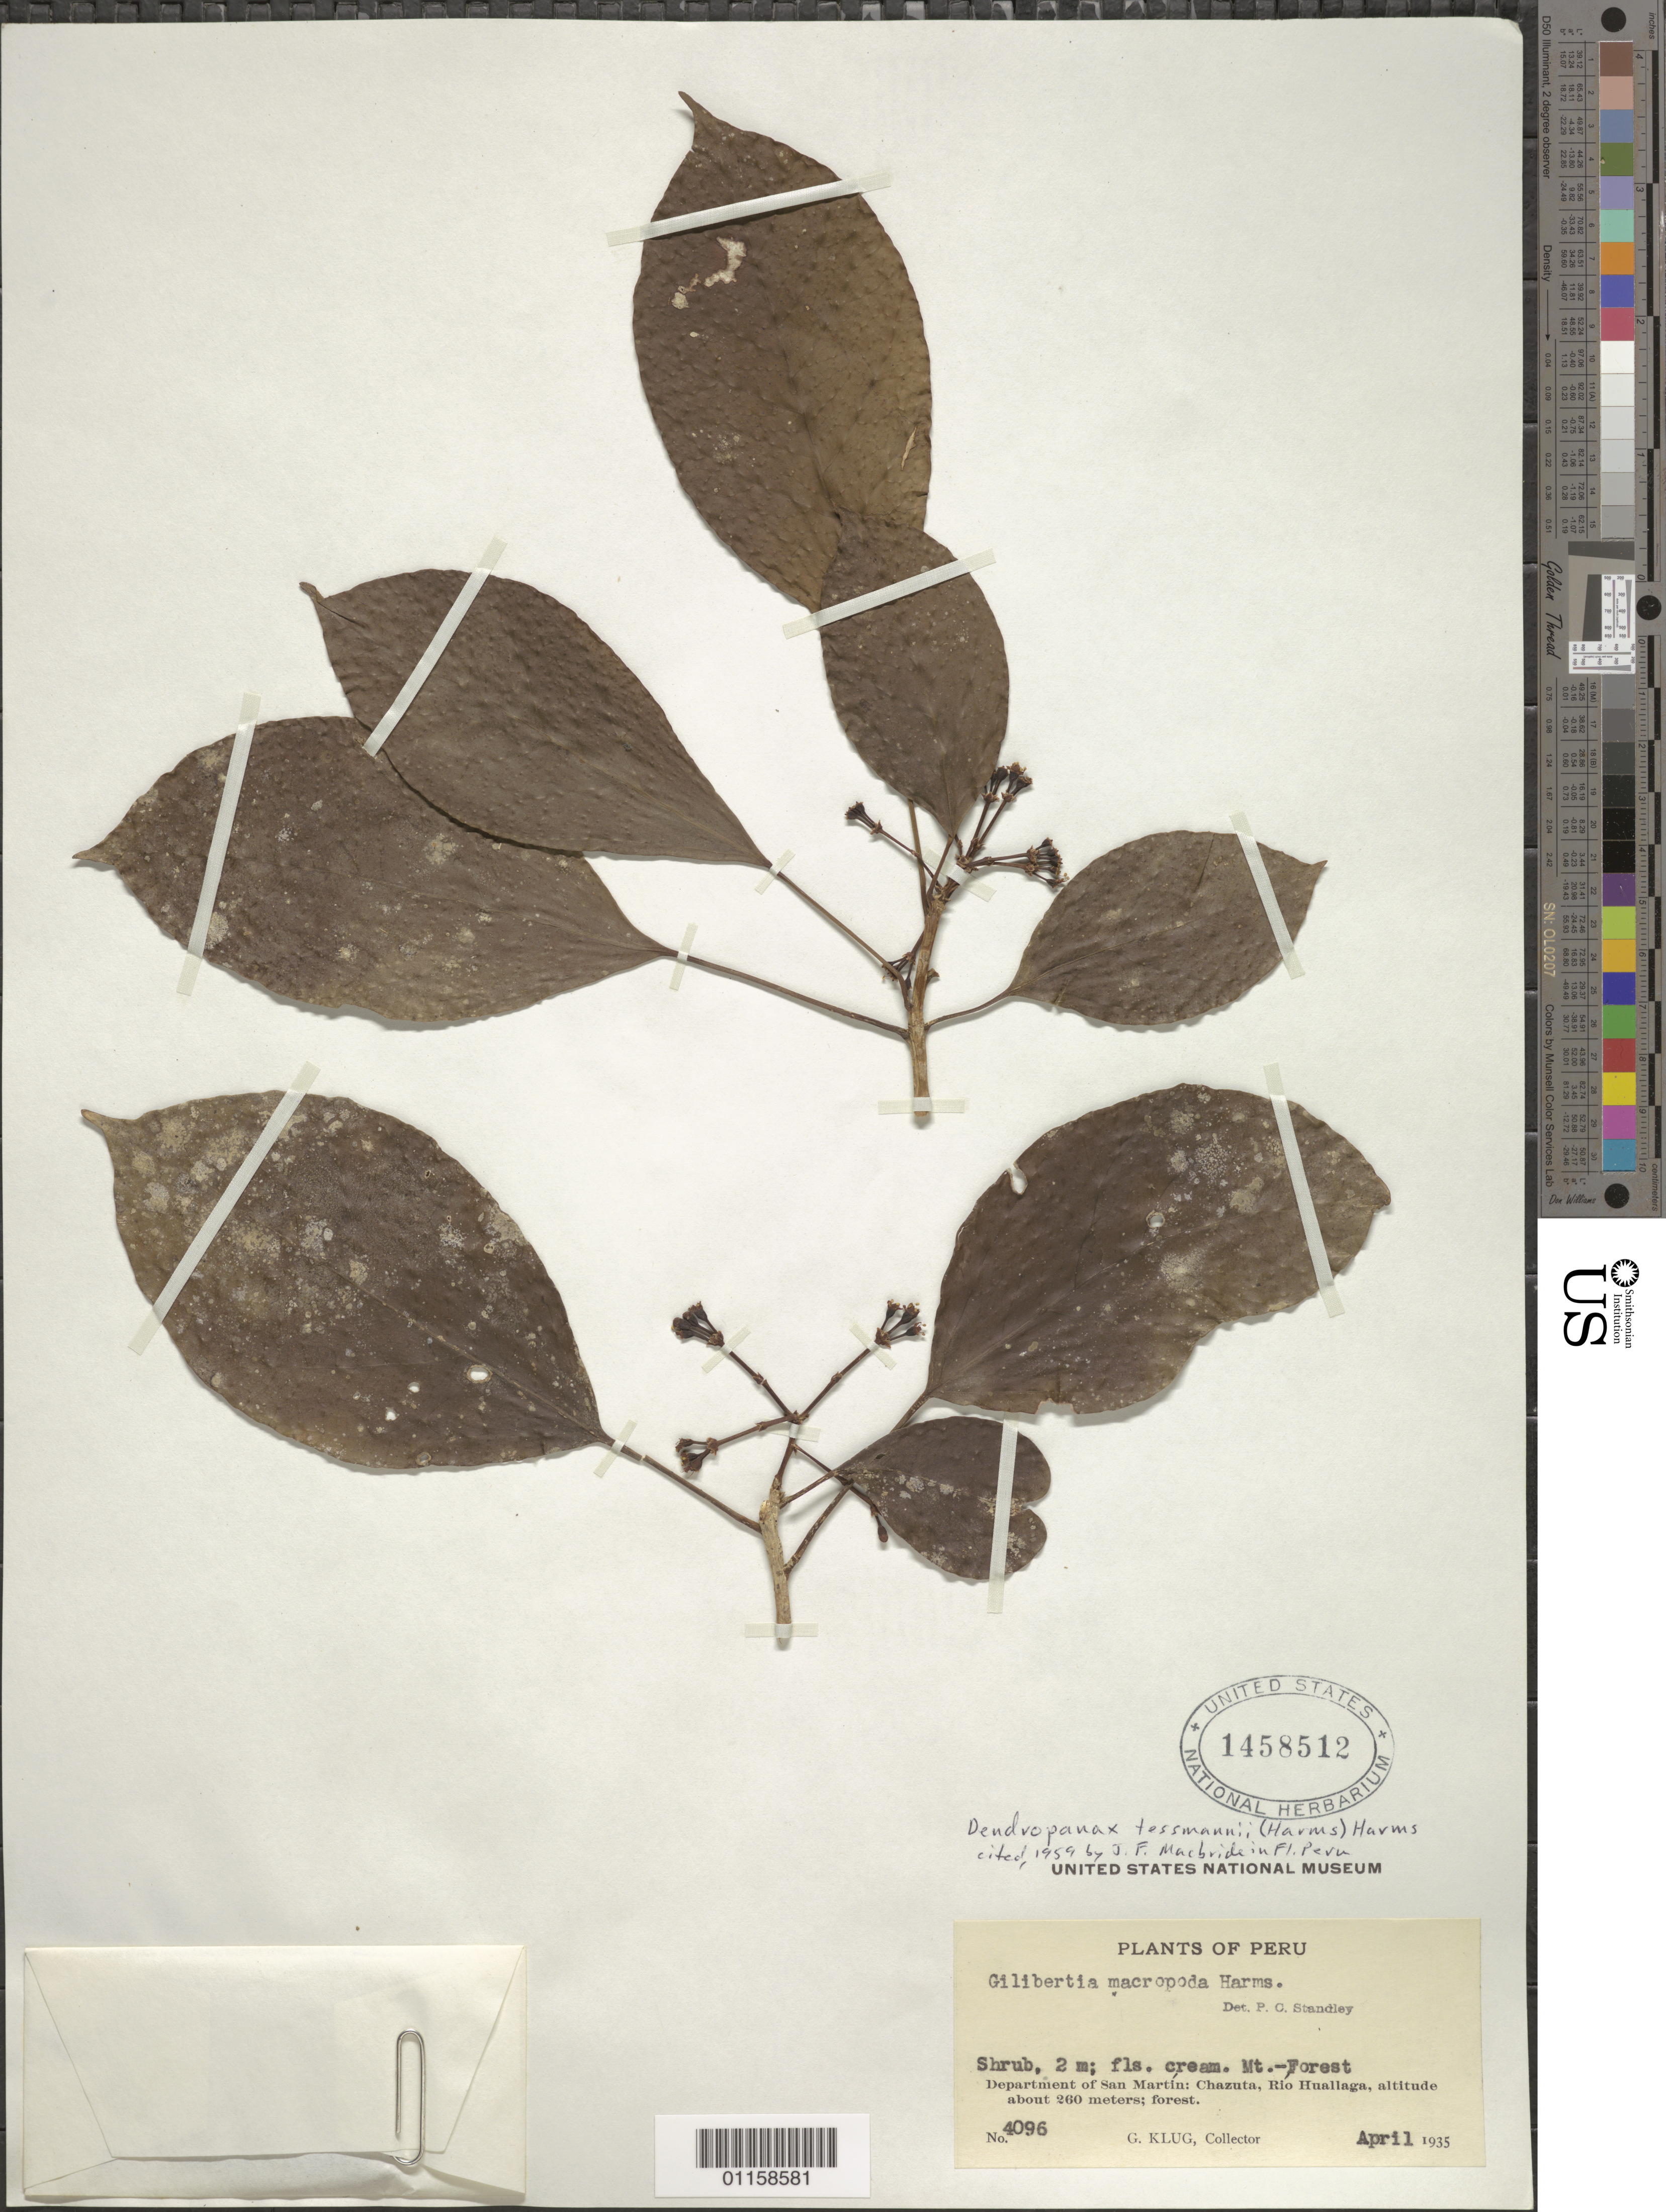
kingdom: Plantae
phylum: Tracheophyta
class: Magnoliopsida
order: Apiales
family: Araliaceae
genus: Dendropanax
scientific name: Dendropanax tessmannii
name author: (Harms) Harms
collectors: G. Klug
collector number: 4096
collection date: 1935-04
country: Peru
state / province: San Martín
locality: Chazuta, Rio Huallaga.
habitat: Shrub. Forest.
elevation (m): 260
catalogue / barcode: US 1458512